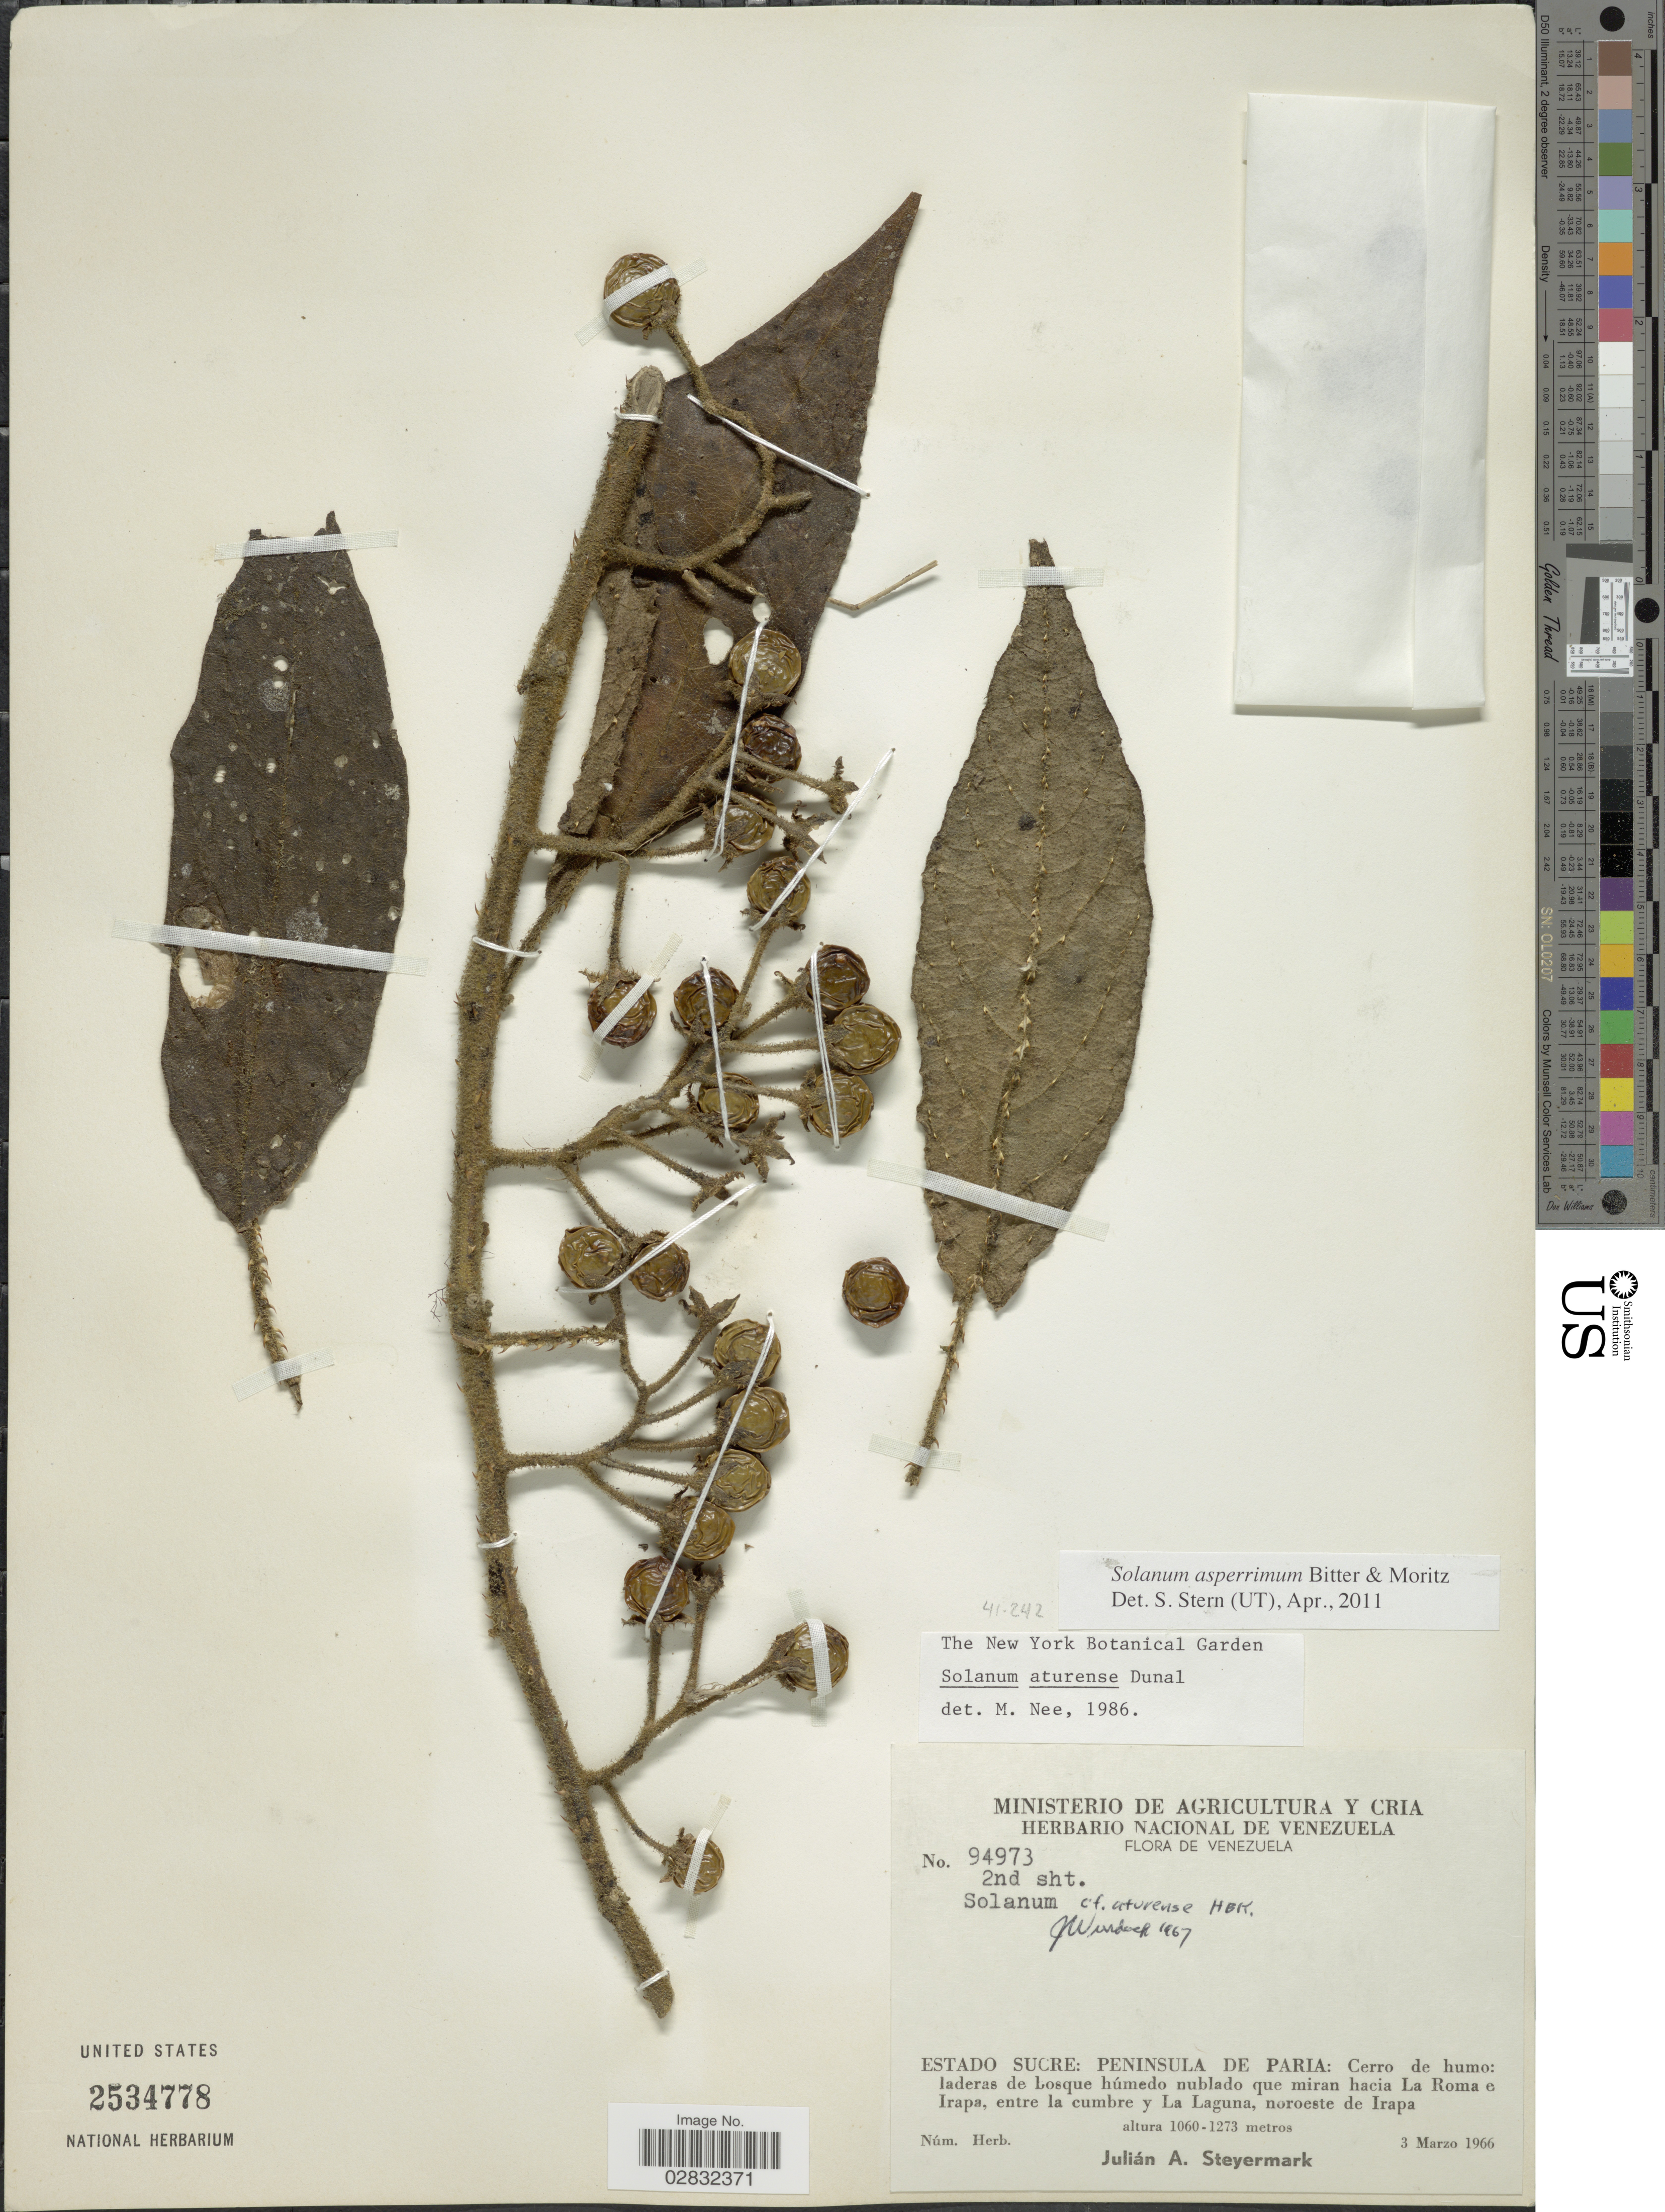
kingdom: Plantae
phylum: Tracheophyta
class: Magnoliopsida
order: Solanales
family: Solanaceae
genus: Solanum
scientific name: Solanum asperrimum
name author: Bitter & Moritz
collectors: J. Steyermark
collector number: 94973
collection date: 1966-03-03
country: Venezuela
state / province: Sucre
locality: Estado Sucre: Peninsula De Paria: Cerro de humo: laderas de bosque húmedo nublado que miran hacia La Roma e Irapa, entre la cumbre y La Laguna, noroeste de Irapa.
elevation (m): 1060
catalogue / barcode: US 2534778